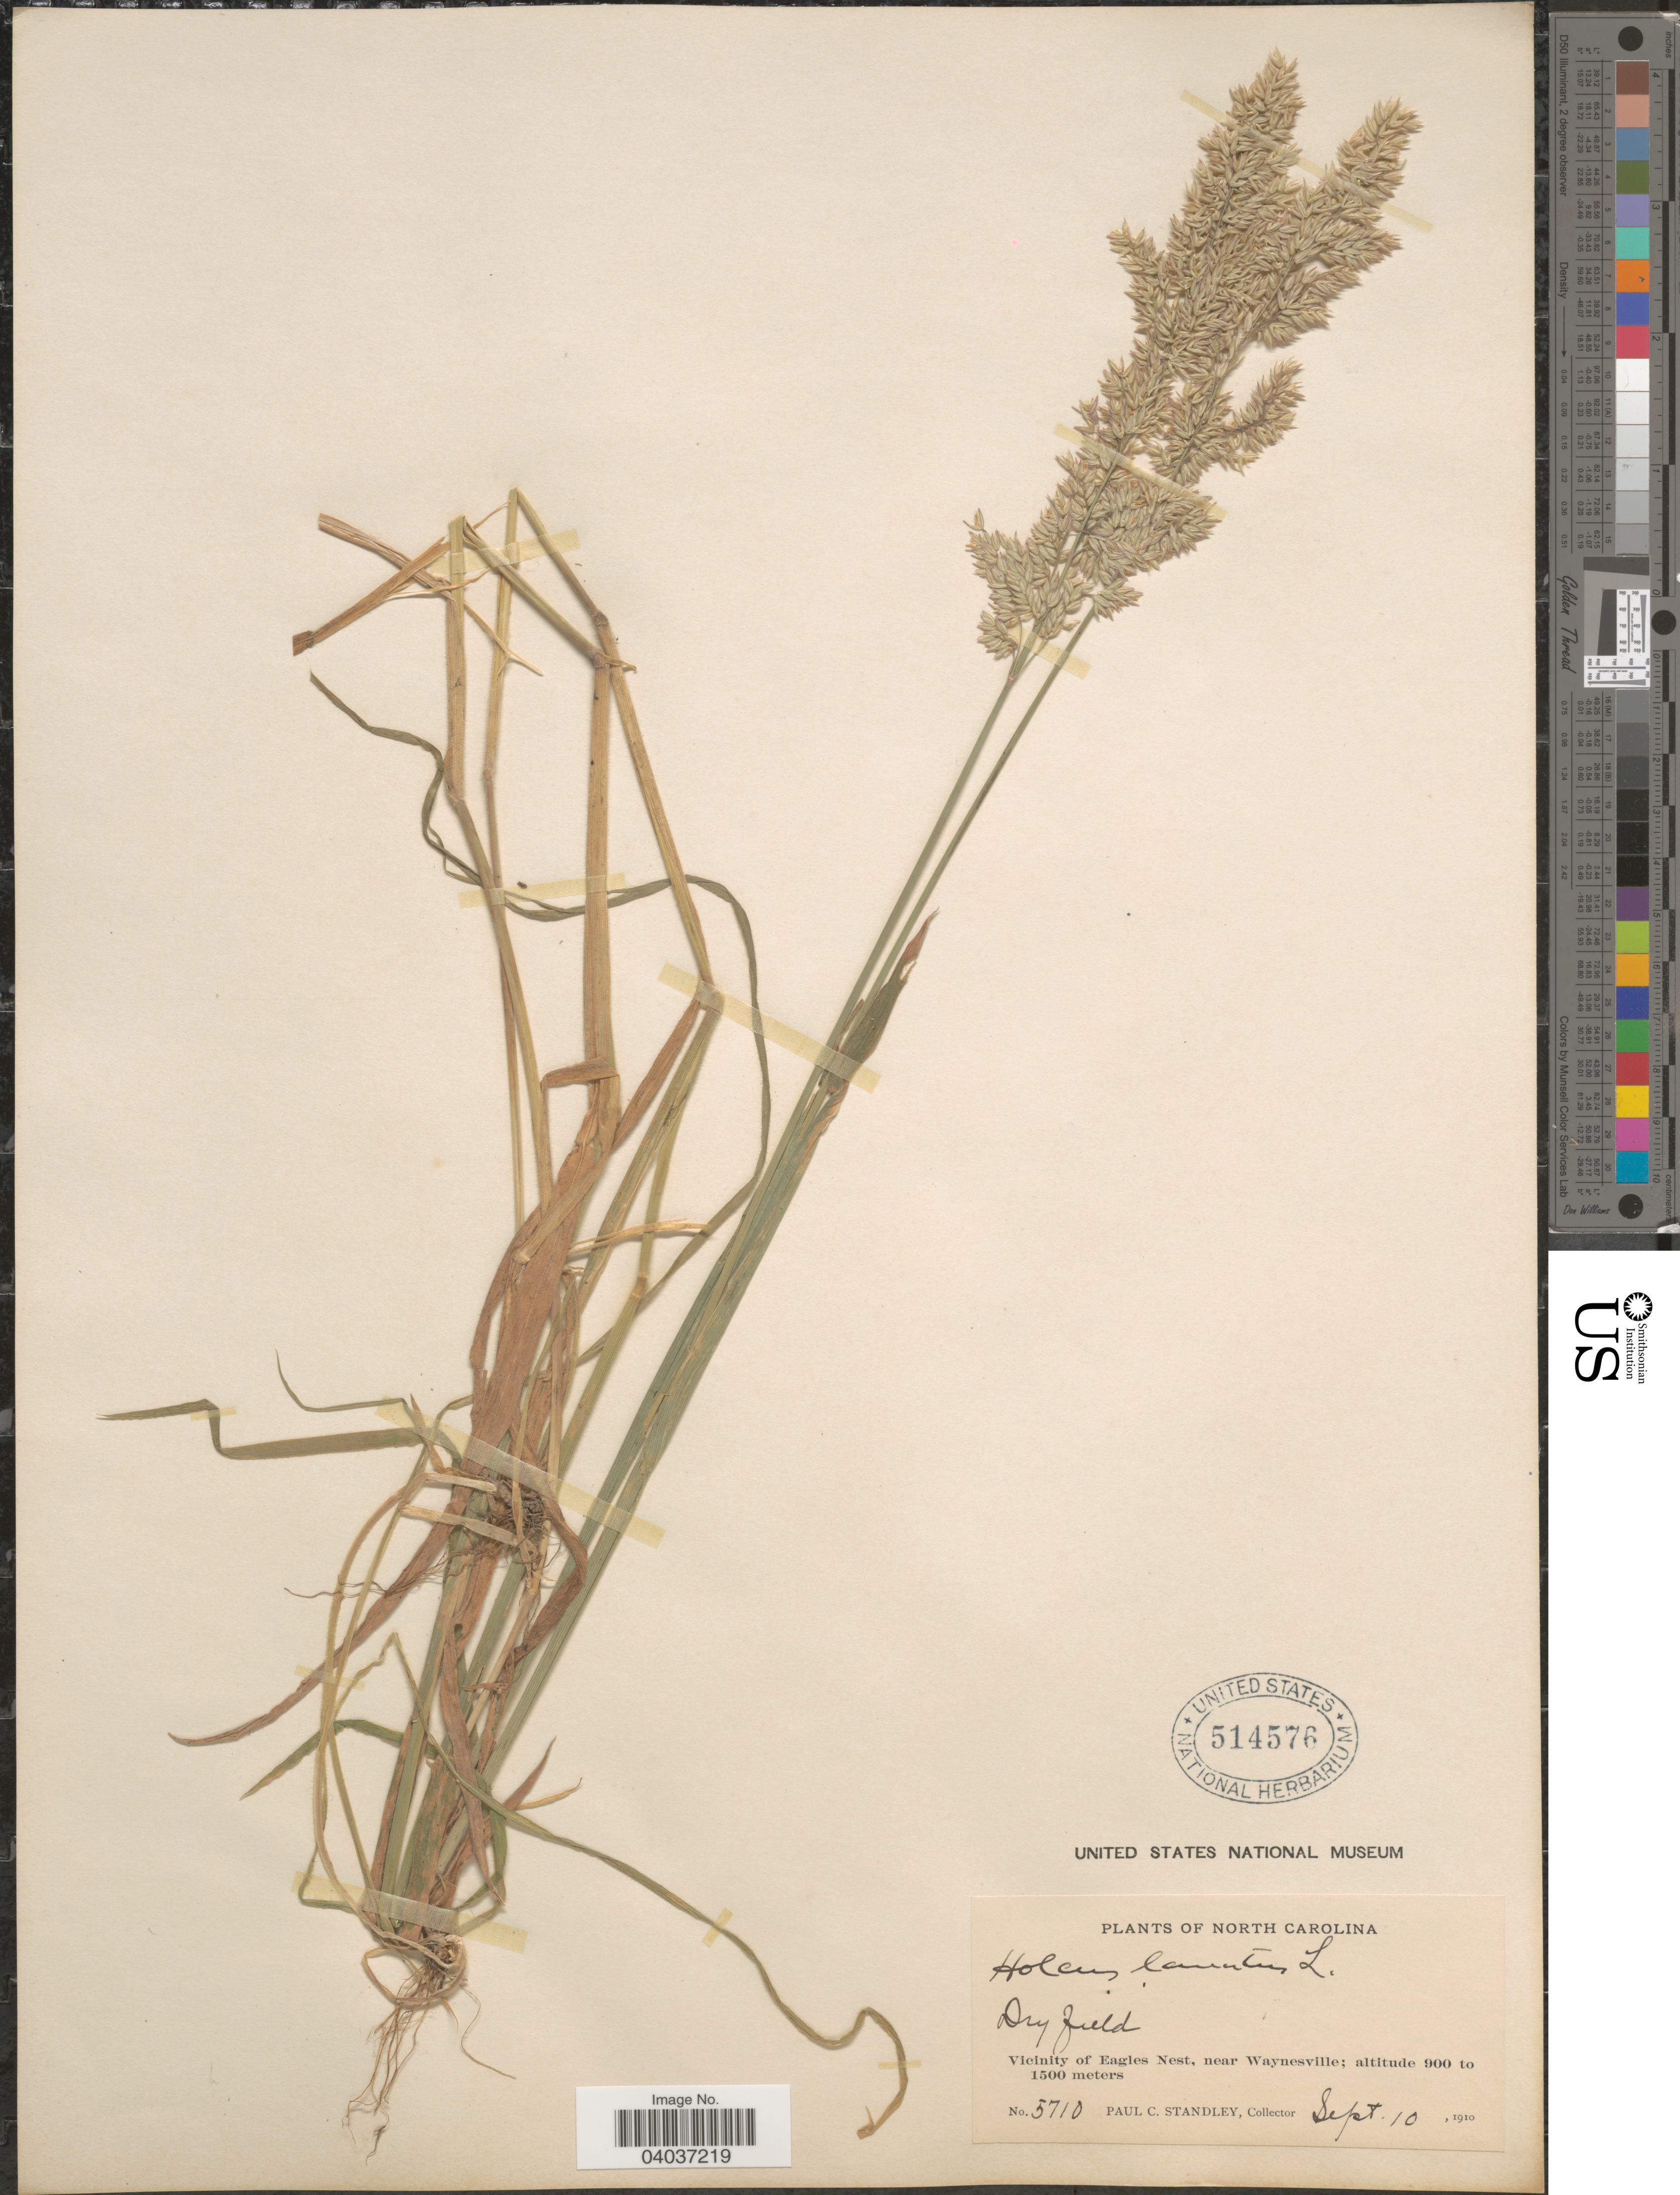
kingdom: Plantae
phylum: Tracheophyta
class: Liliopsida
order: Poales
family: Poaceae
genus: Holcus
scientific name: Holcus lanatus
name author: L.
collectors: P. C. Standley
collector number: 5710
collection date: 1910-09-10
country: United States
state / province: North Carolina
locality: Vicinity of Eagles Nest, near Waynesville.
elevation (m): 900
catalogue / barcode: US 514576